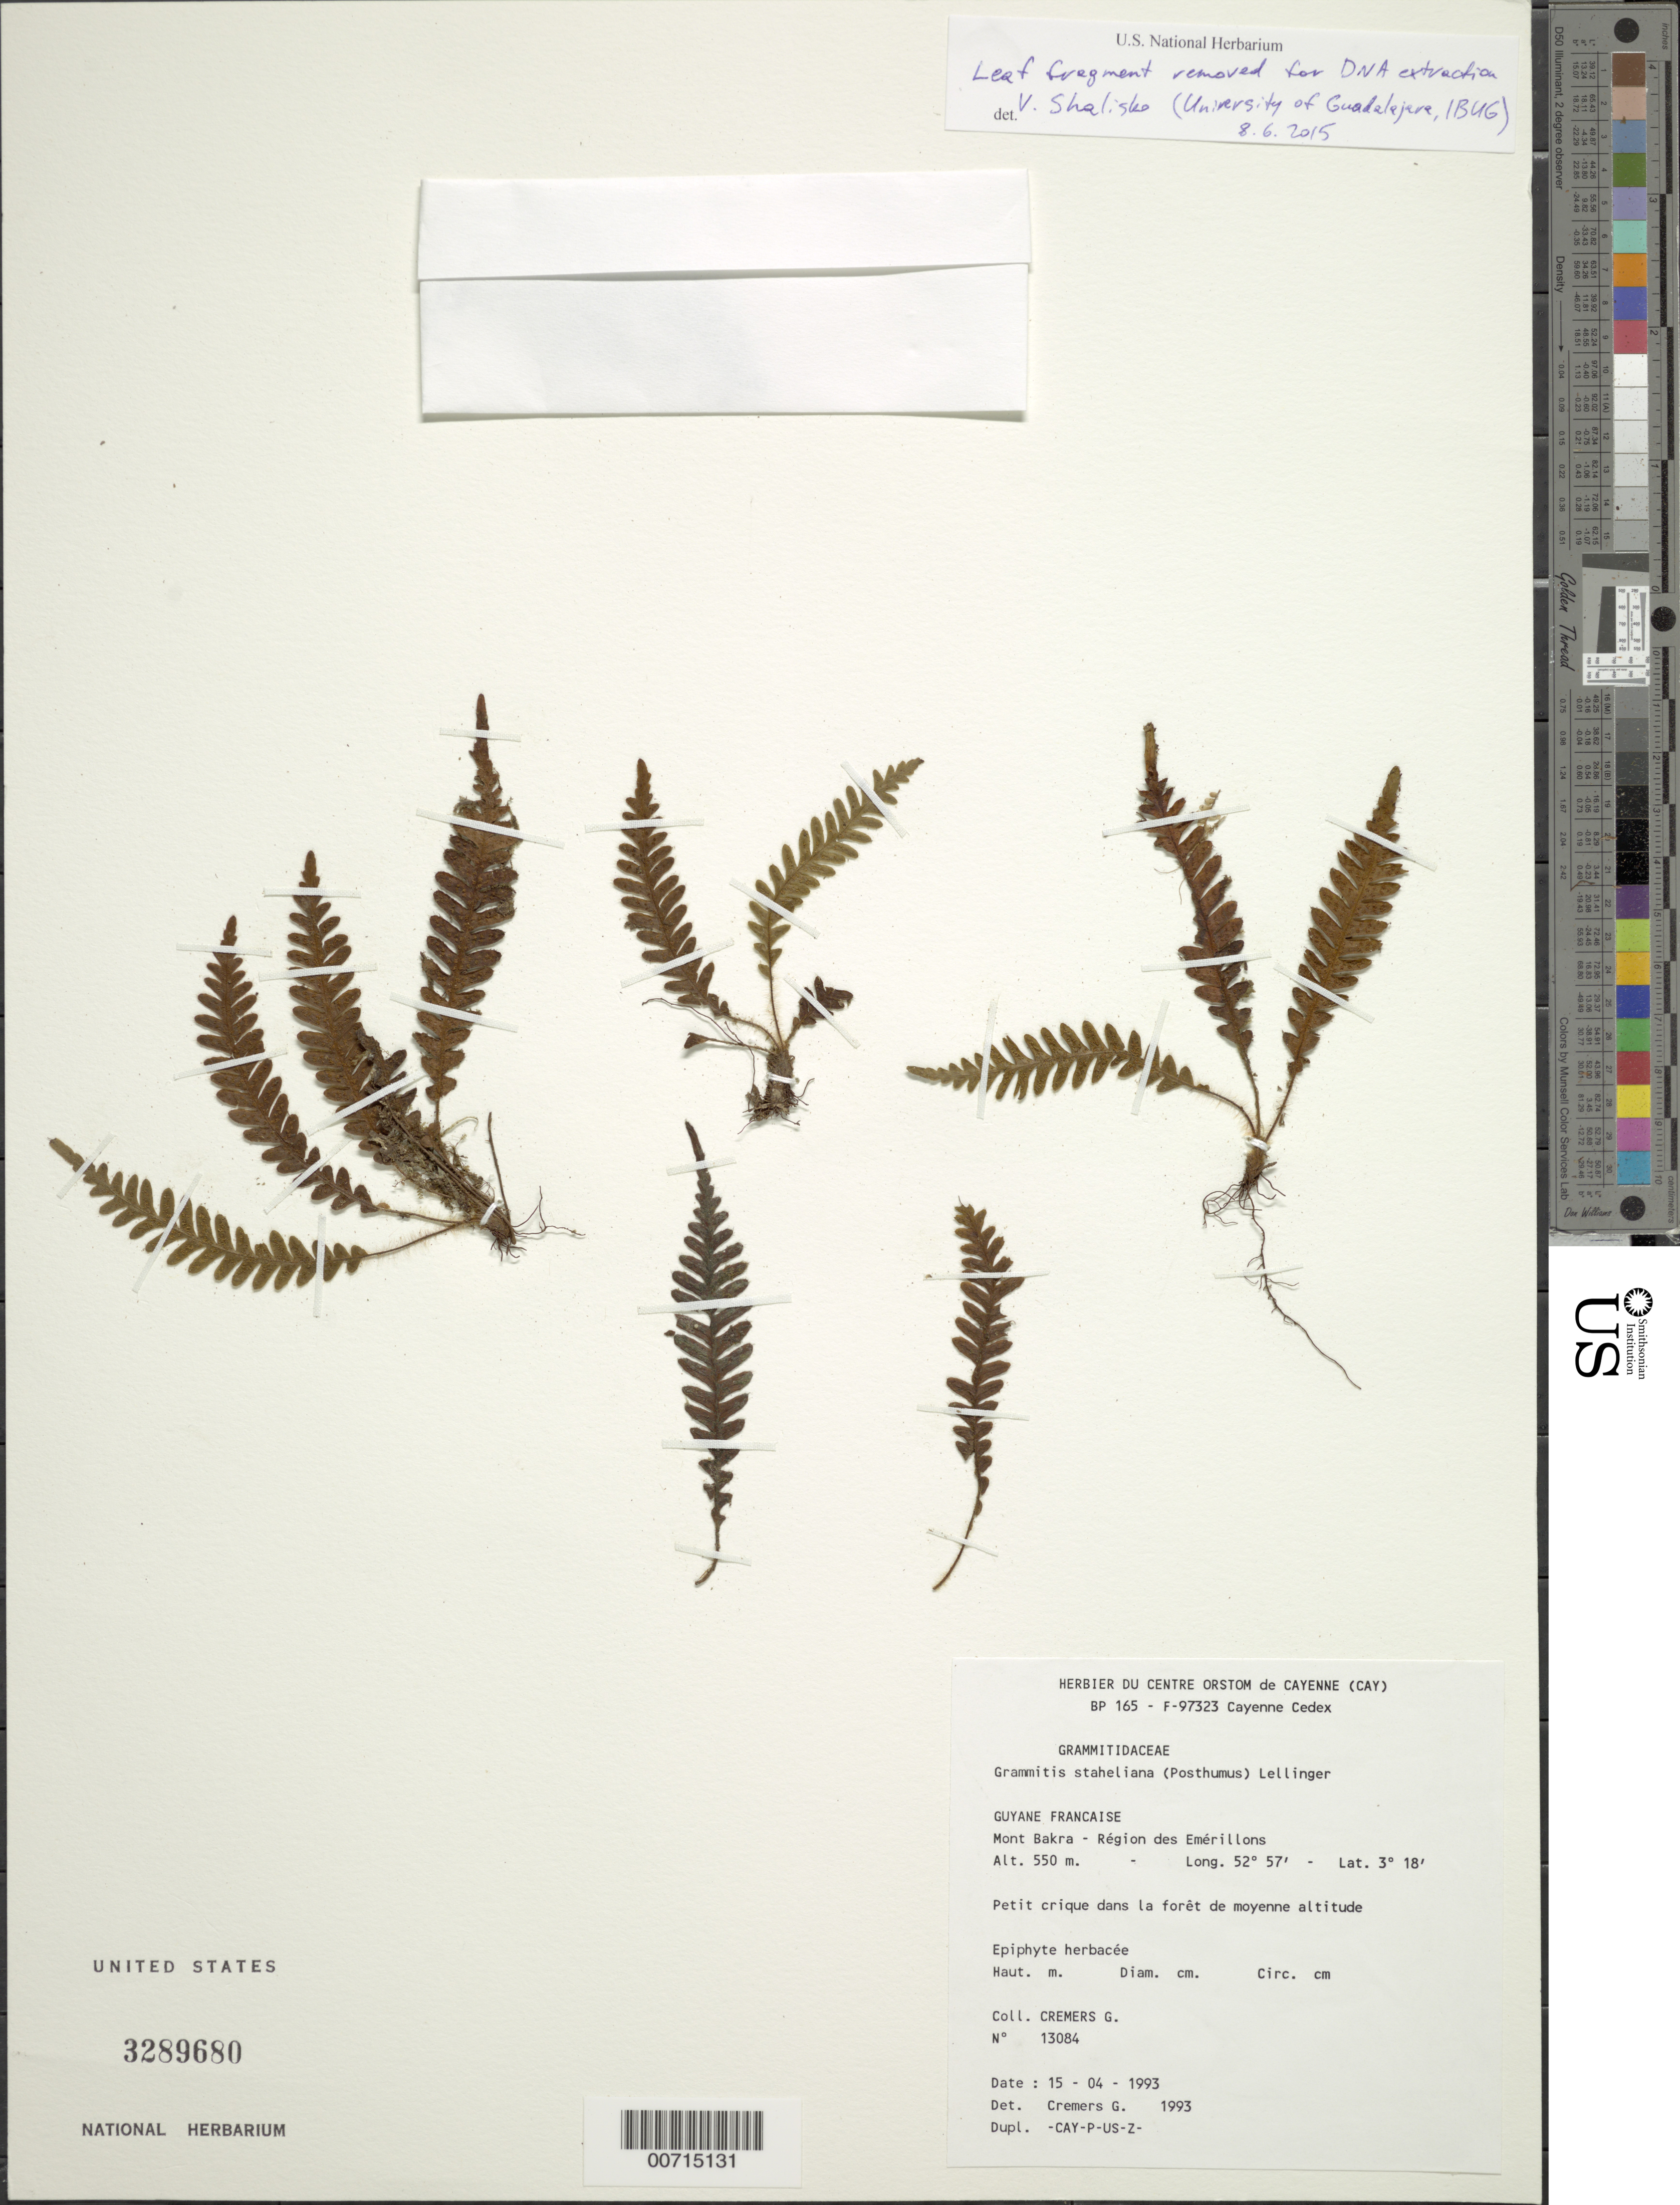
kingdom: Plantae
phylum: Tracheophyta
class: Polypodiopsida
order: Polypodiales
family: Polypodiaceae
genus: Terpsichore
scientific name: Terpsichore staheliana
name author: (Posth.) A.R. Sm.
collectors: G. Cremers & J.-J. de Granville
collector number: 13084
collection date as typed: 15-Apr-93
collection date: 1993-04-15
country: French Guiana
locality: Mont Bakra, région des Emérillons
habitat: Petit crique dans la forest de moyenne altitude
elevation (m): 550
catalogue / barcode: US 3289680